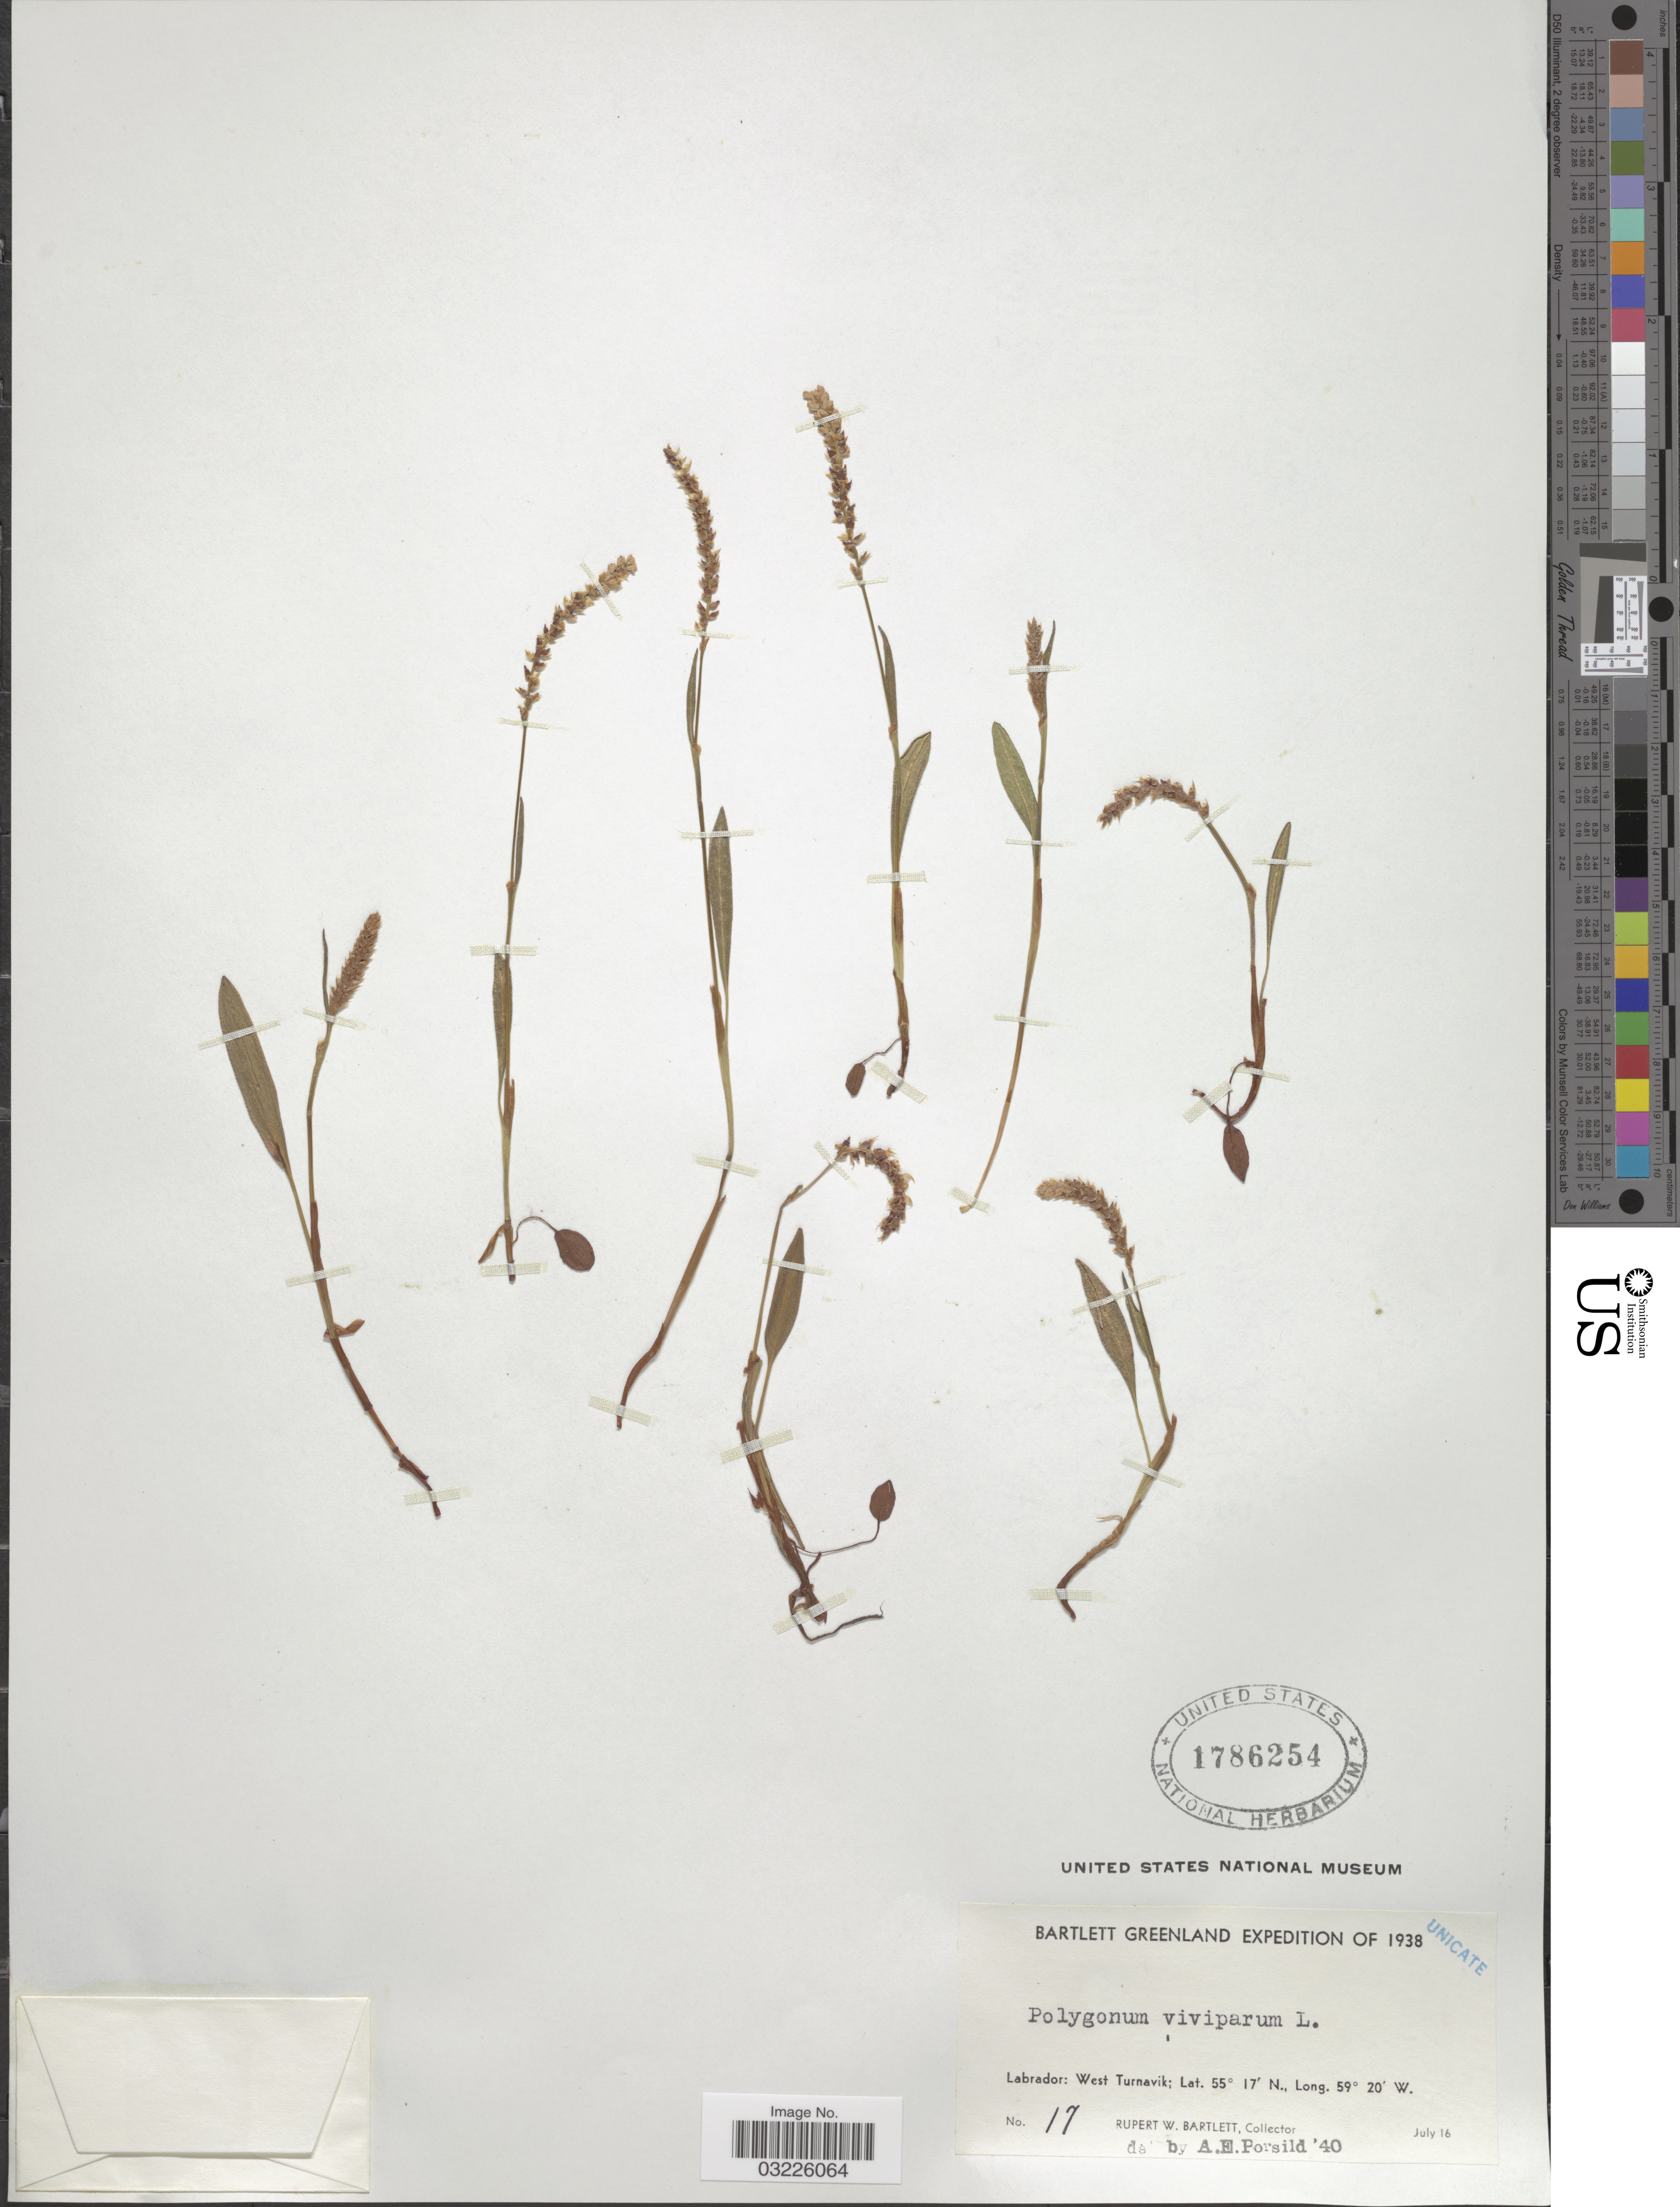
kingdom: Plantae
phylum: Tracheophyta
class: Magnoliopsida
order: Caryophyllales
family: Polygonaceae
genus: Bistorta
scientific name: Bistorta vivipara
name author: (L.) Delarbre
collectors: R. W. Bartlett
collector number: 17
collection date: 1938-07-16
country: Greenland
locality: Labrador: West Turnavik.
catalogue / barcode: US 1786254